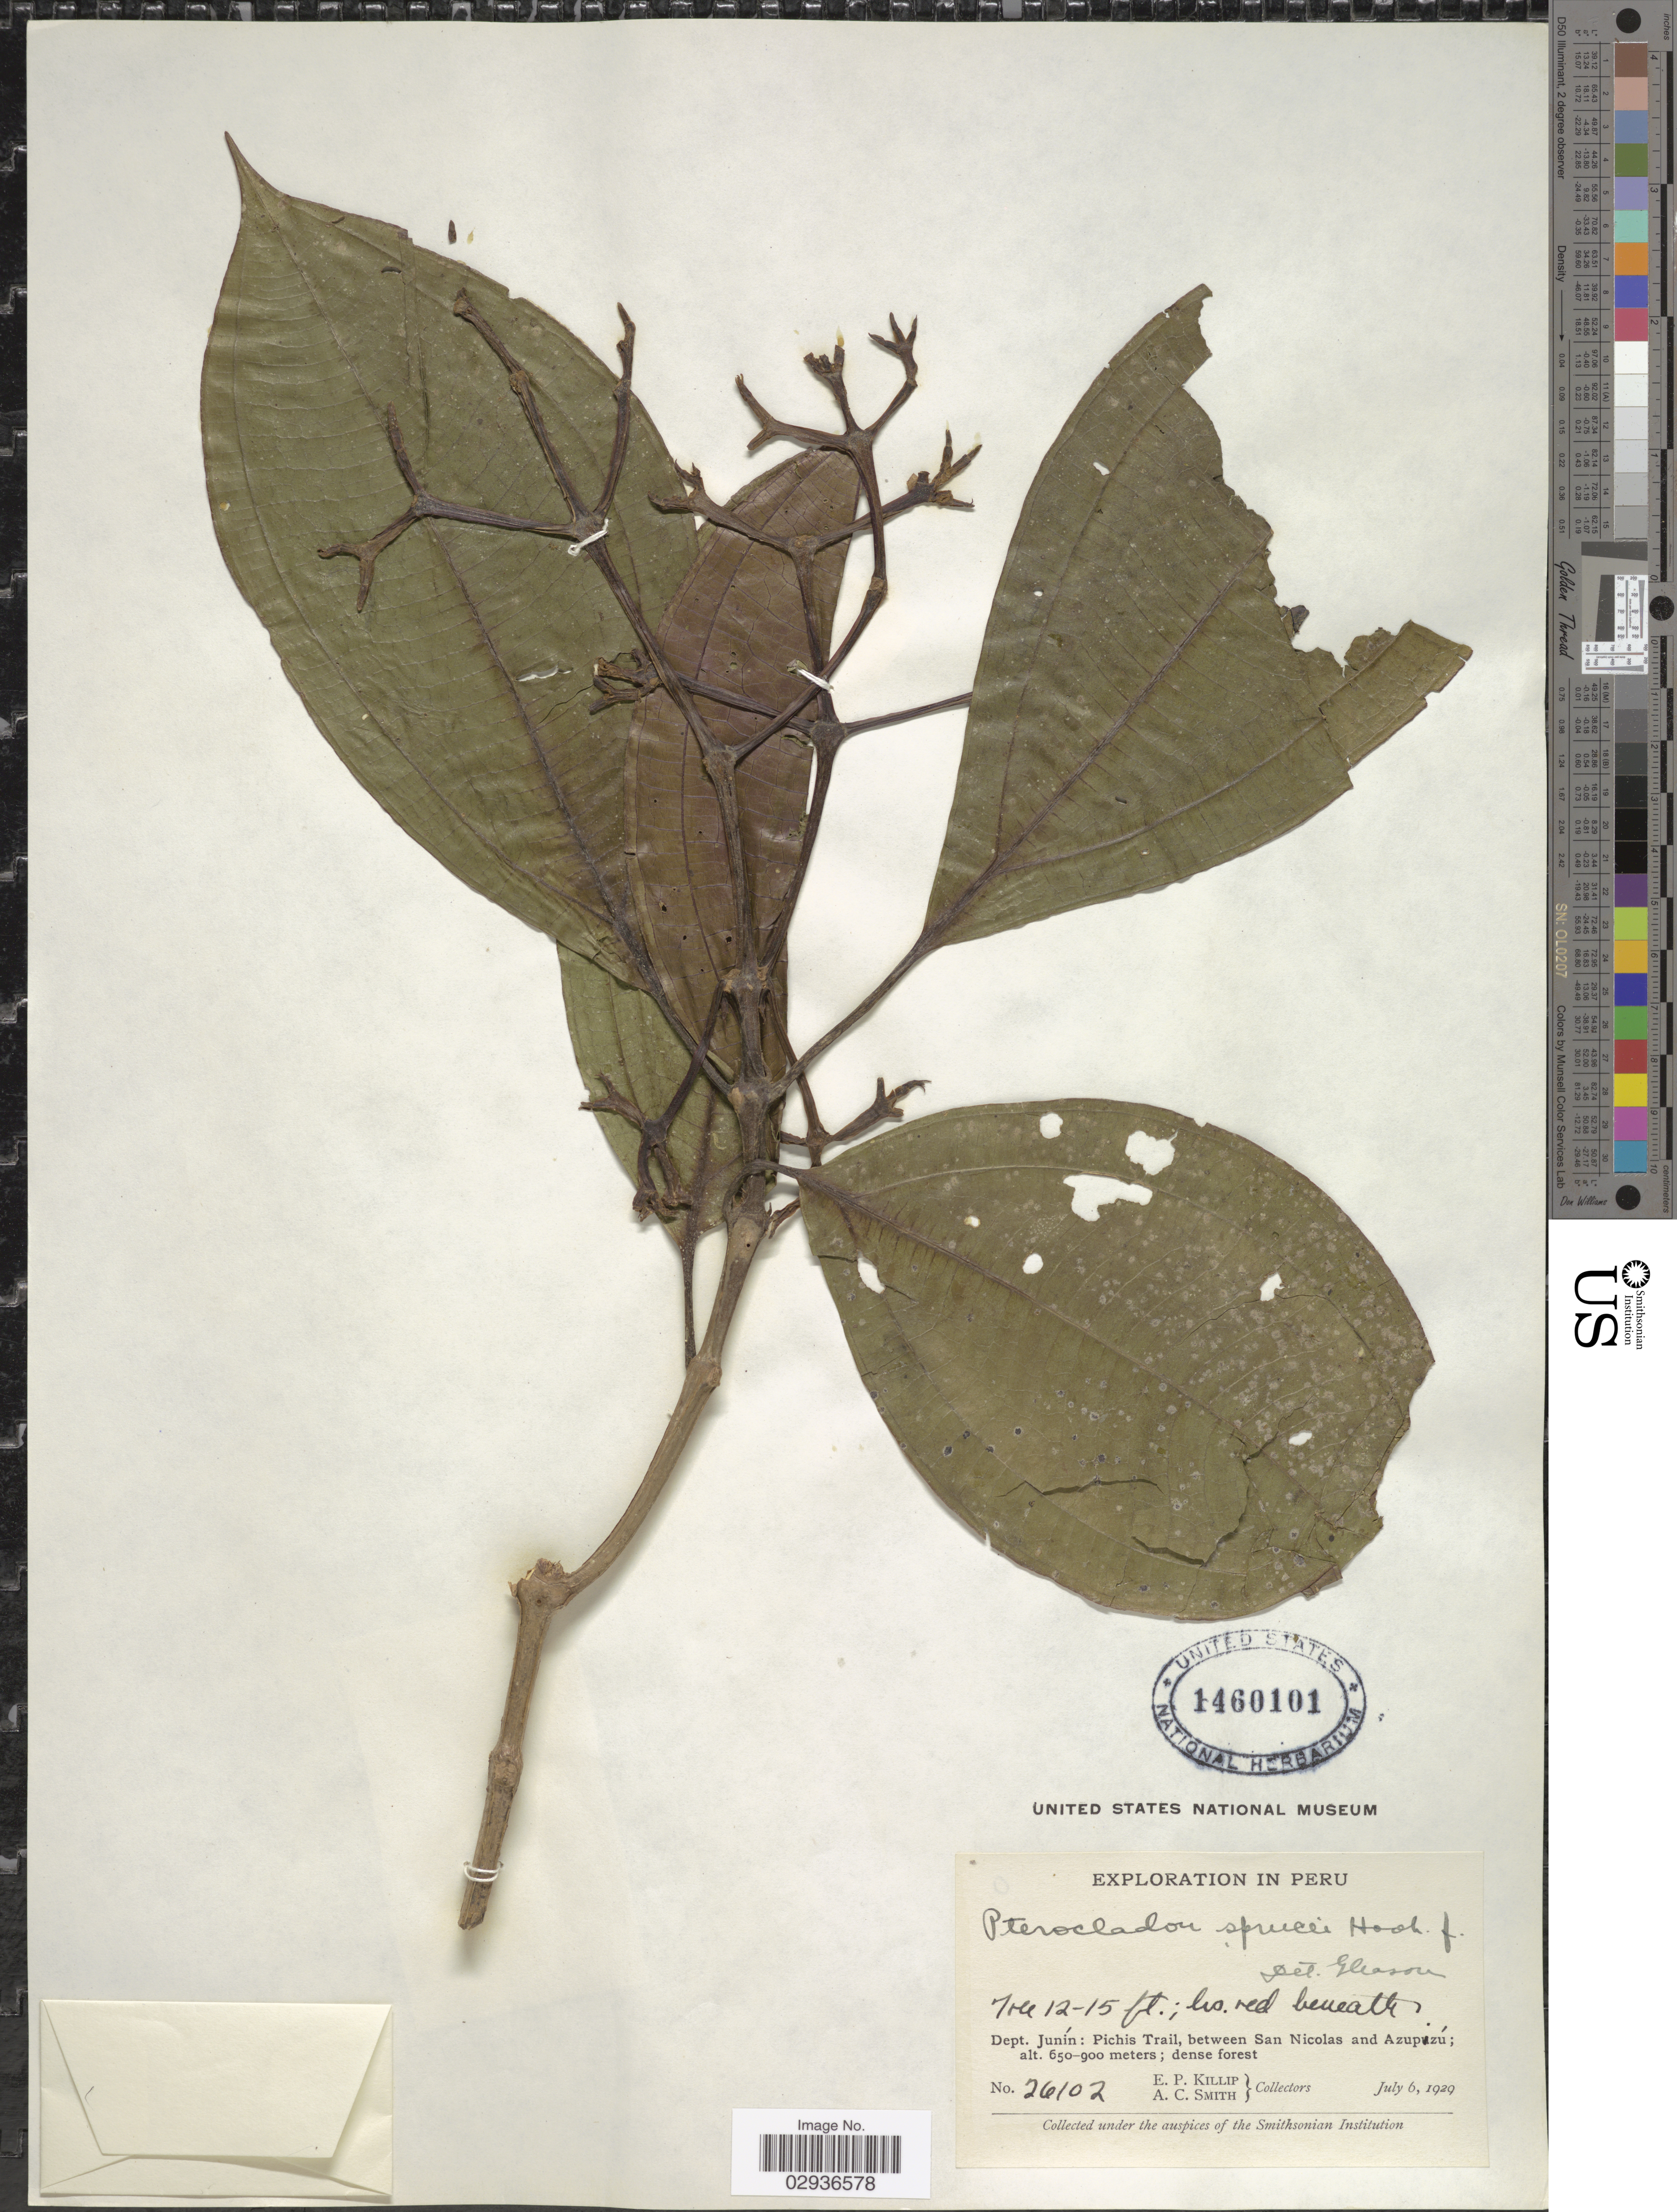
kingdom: Plantae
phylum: Tracheophyta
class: Magnoliopsida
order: Myrtales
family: Melastomataceae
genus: Miconia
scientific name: Miconia bailloniana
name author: J.F. Macbr.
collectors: E. P. Killip & A. C. Smith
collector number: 26102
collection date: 1929-07-06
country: Peru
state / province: Junín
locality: Dept. Junín: Pichis Trail, between San Nicolas and Azupizú.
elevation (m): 650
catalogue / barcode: US 1460101